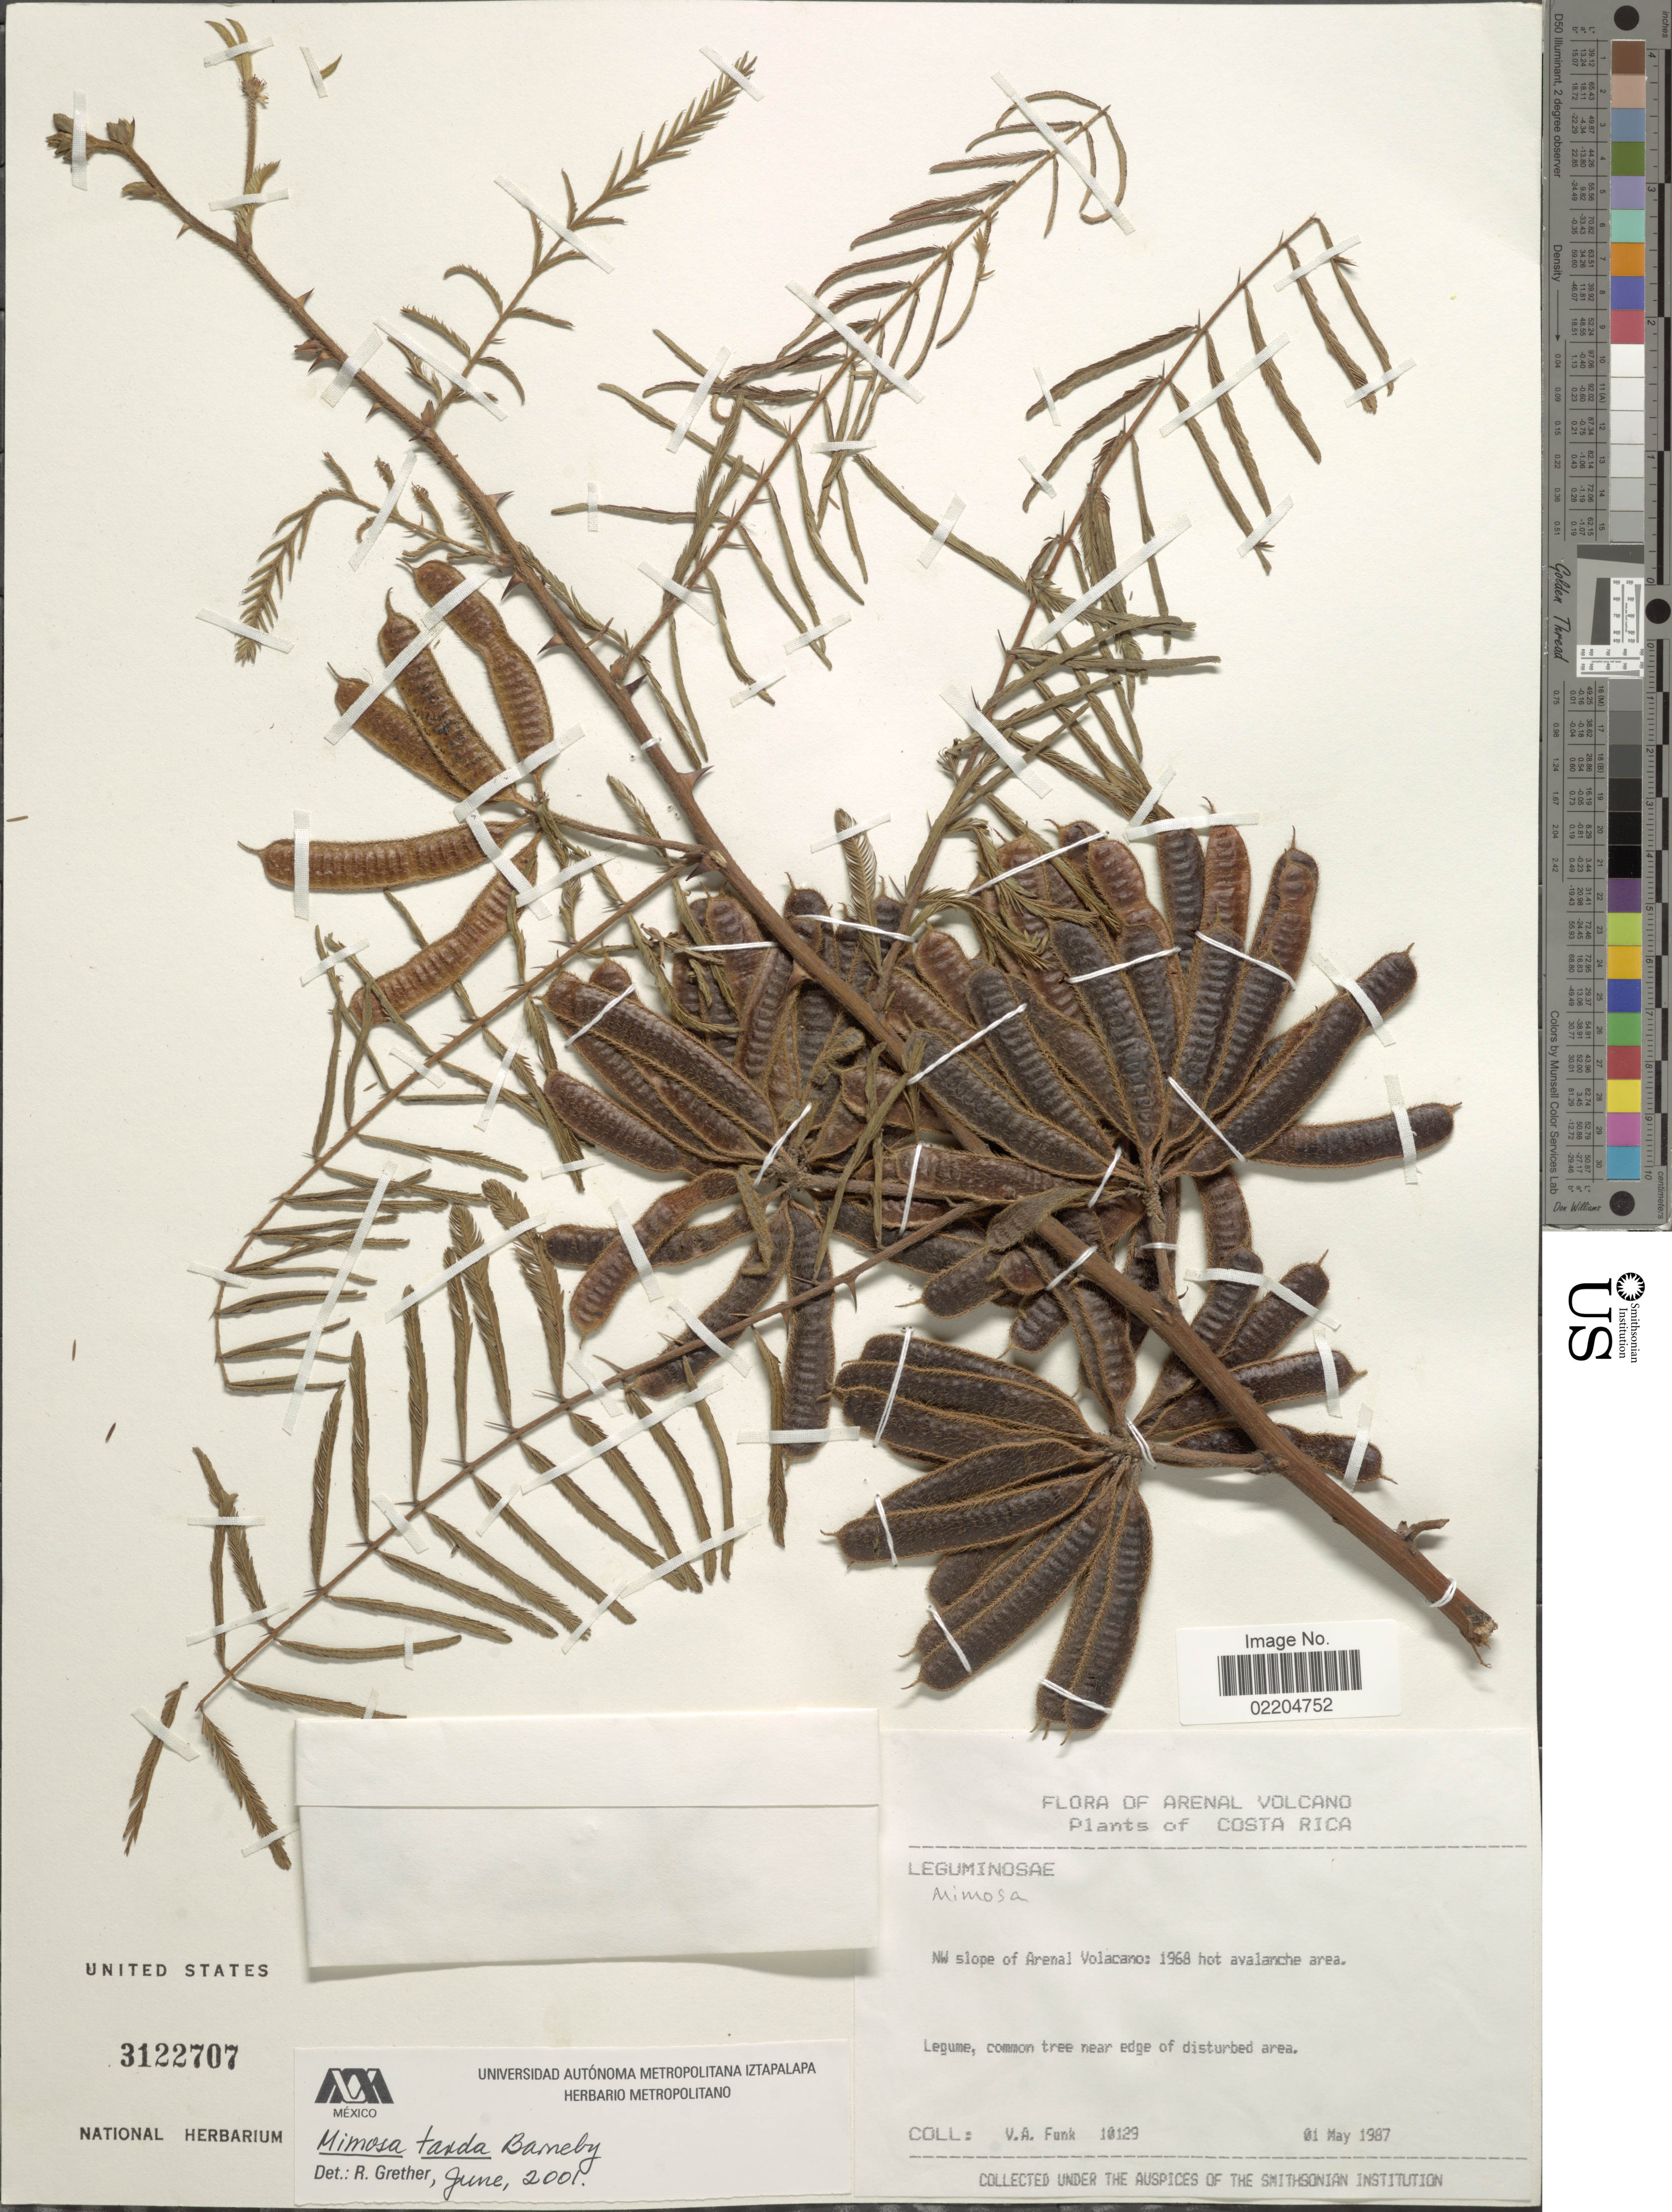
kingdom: Plantae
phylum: Tracheophyta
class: Magnoliopsida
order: Fabales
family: Fabaceae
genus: Mimosa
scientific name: Mimosa tarda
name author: Barneby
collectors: V. Funk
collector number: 10129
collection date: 1987-05-01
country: Costa Rica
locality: NW slope of Arenal Volcano: 1968 hot avalanche area.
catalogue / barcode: US 3122707